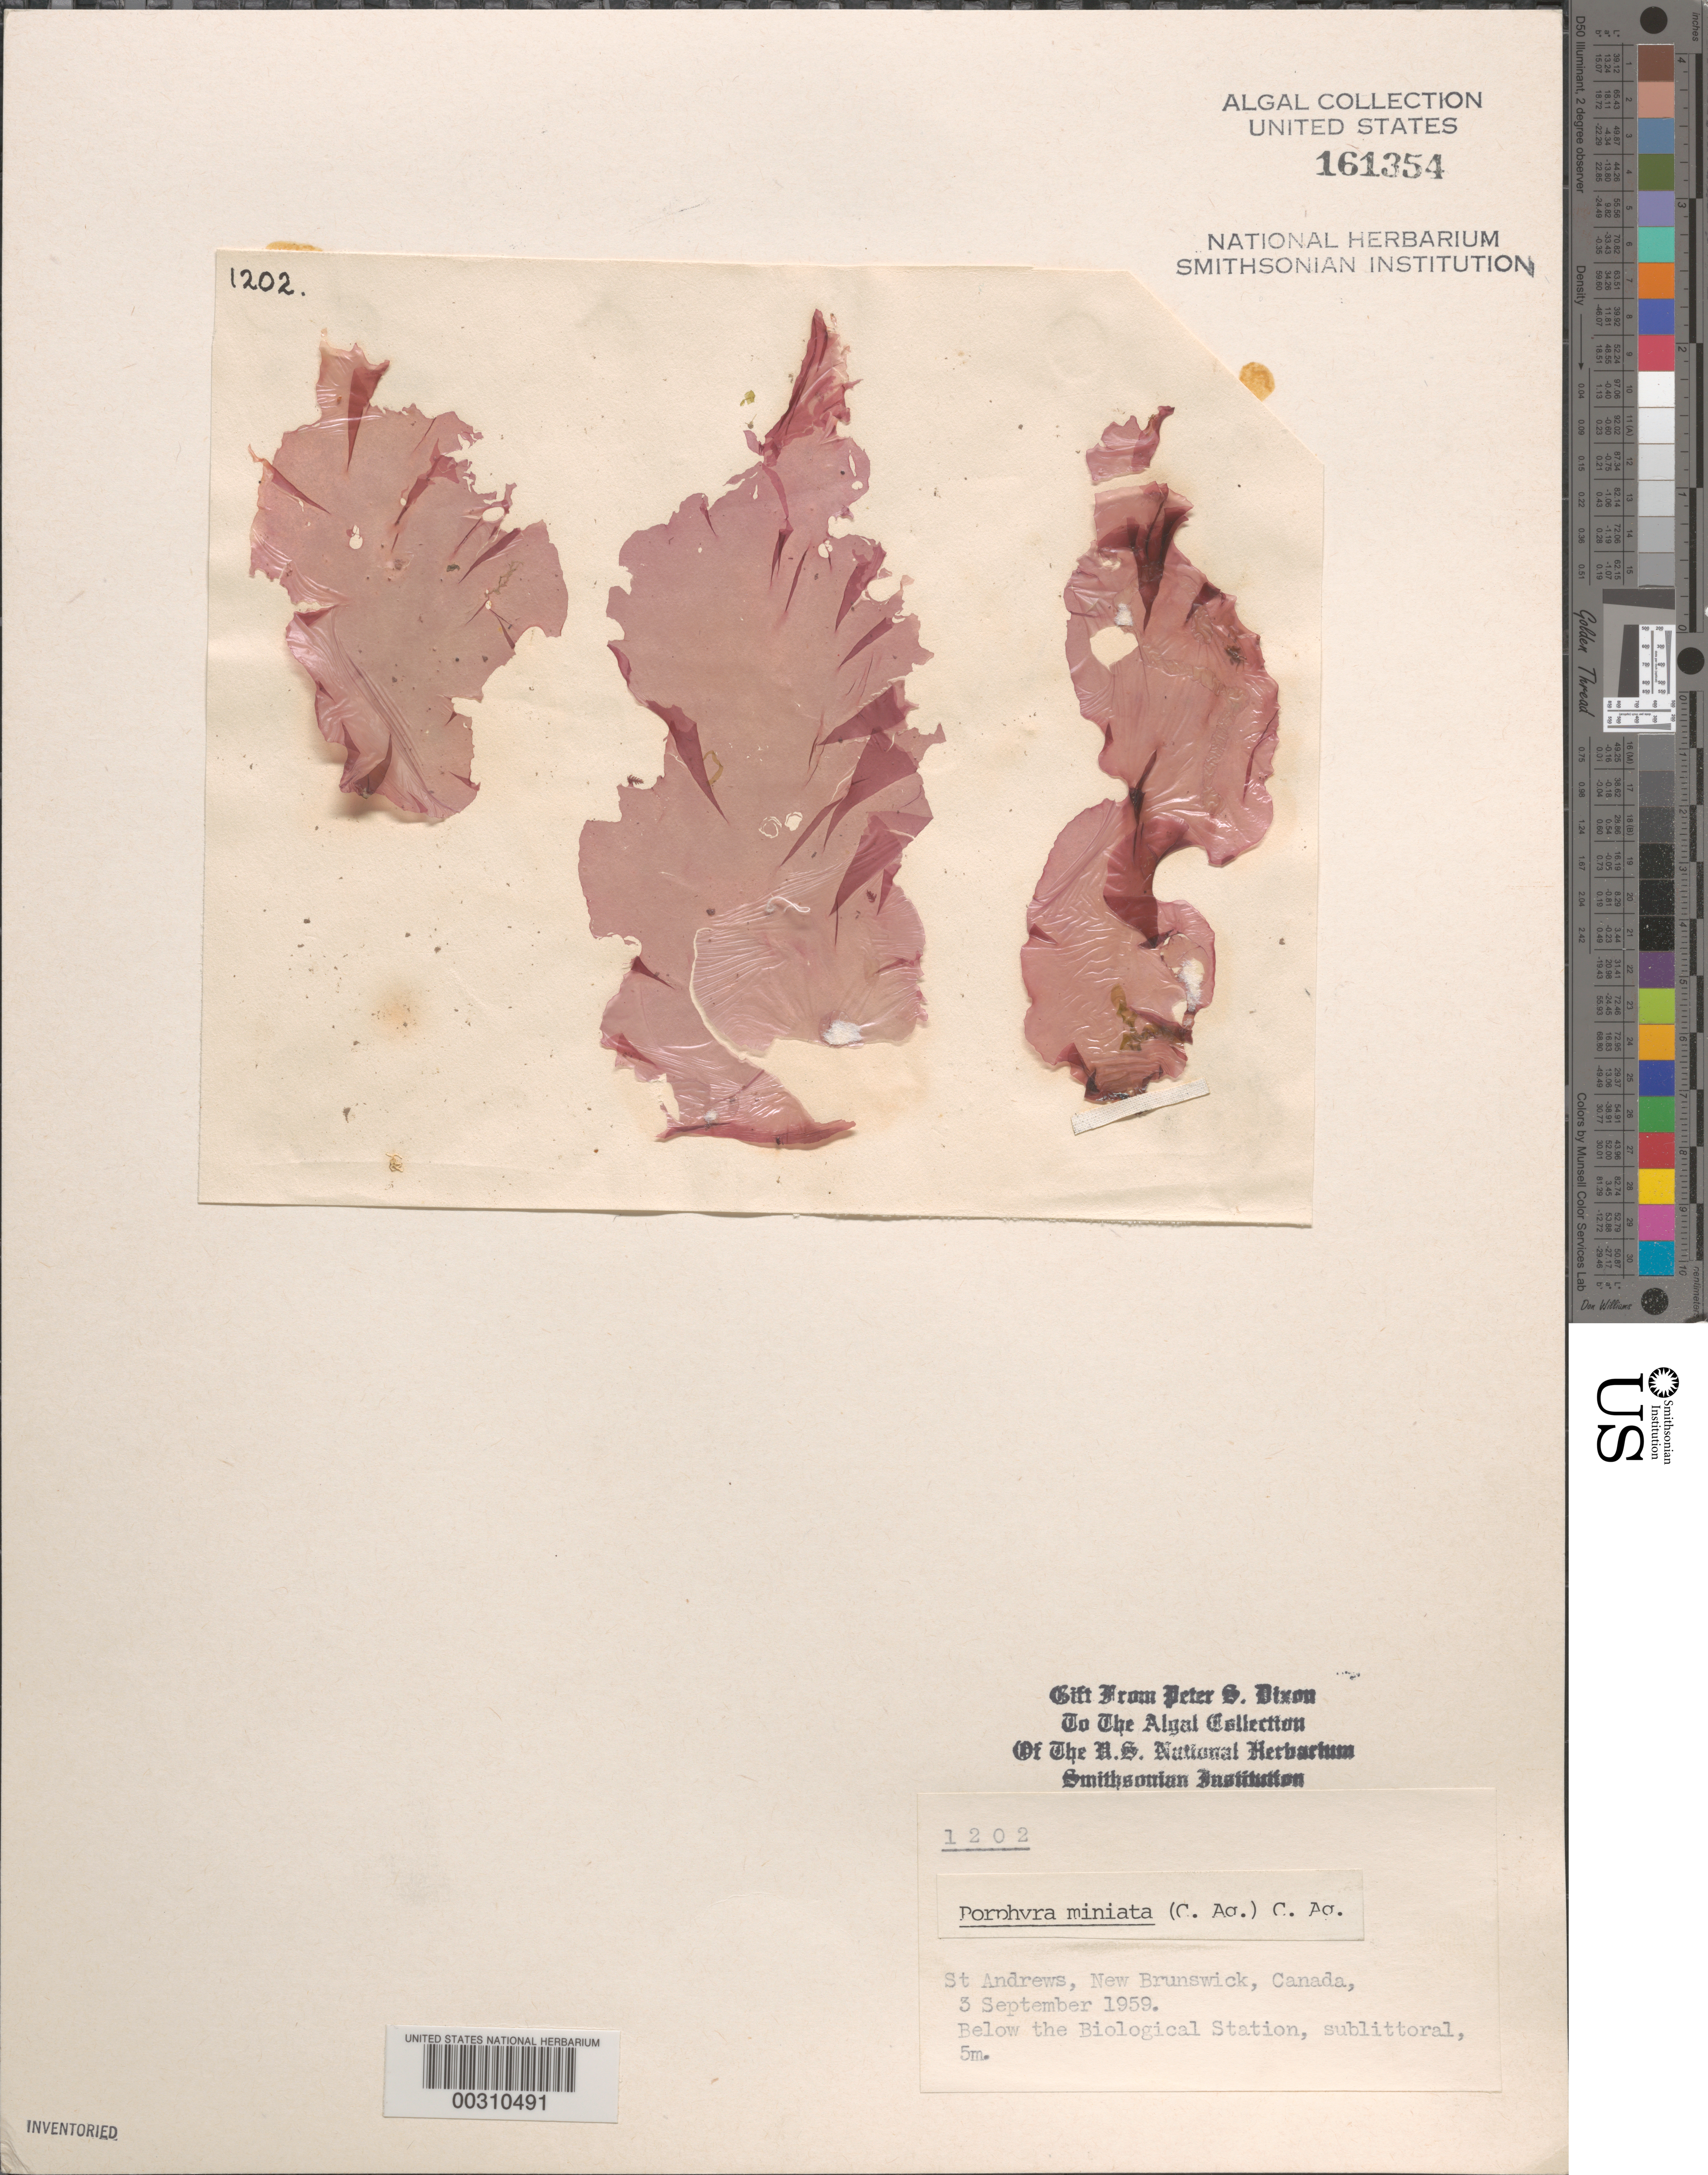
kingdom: Plantae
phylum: Rhodophyta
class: Bangiophyceae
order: Bangiales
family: Bangiaceae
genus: Wildemania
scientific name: Wildemania miniata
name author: (C. Agardh) Foslie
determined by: Algae name updating Project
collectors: P. S. Dixon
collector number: PSD 1202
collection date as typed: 03 Sep 1959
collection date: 1959-09-03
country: Canada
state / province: New Brunswick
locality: St. Andrews, below biological station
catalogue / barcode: US 161354